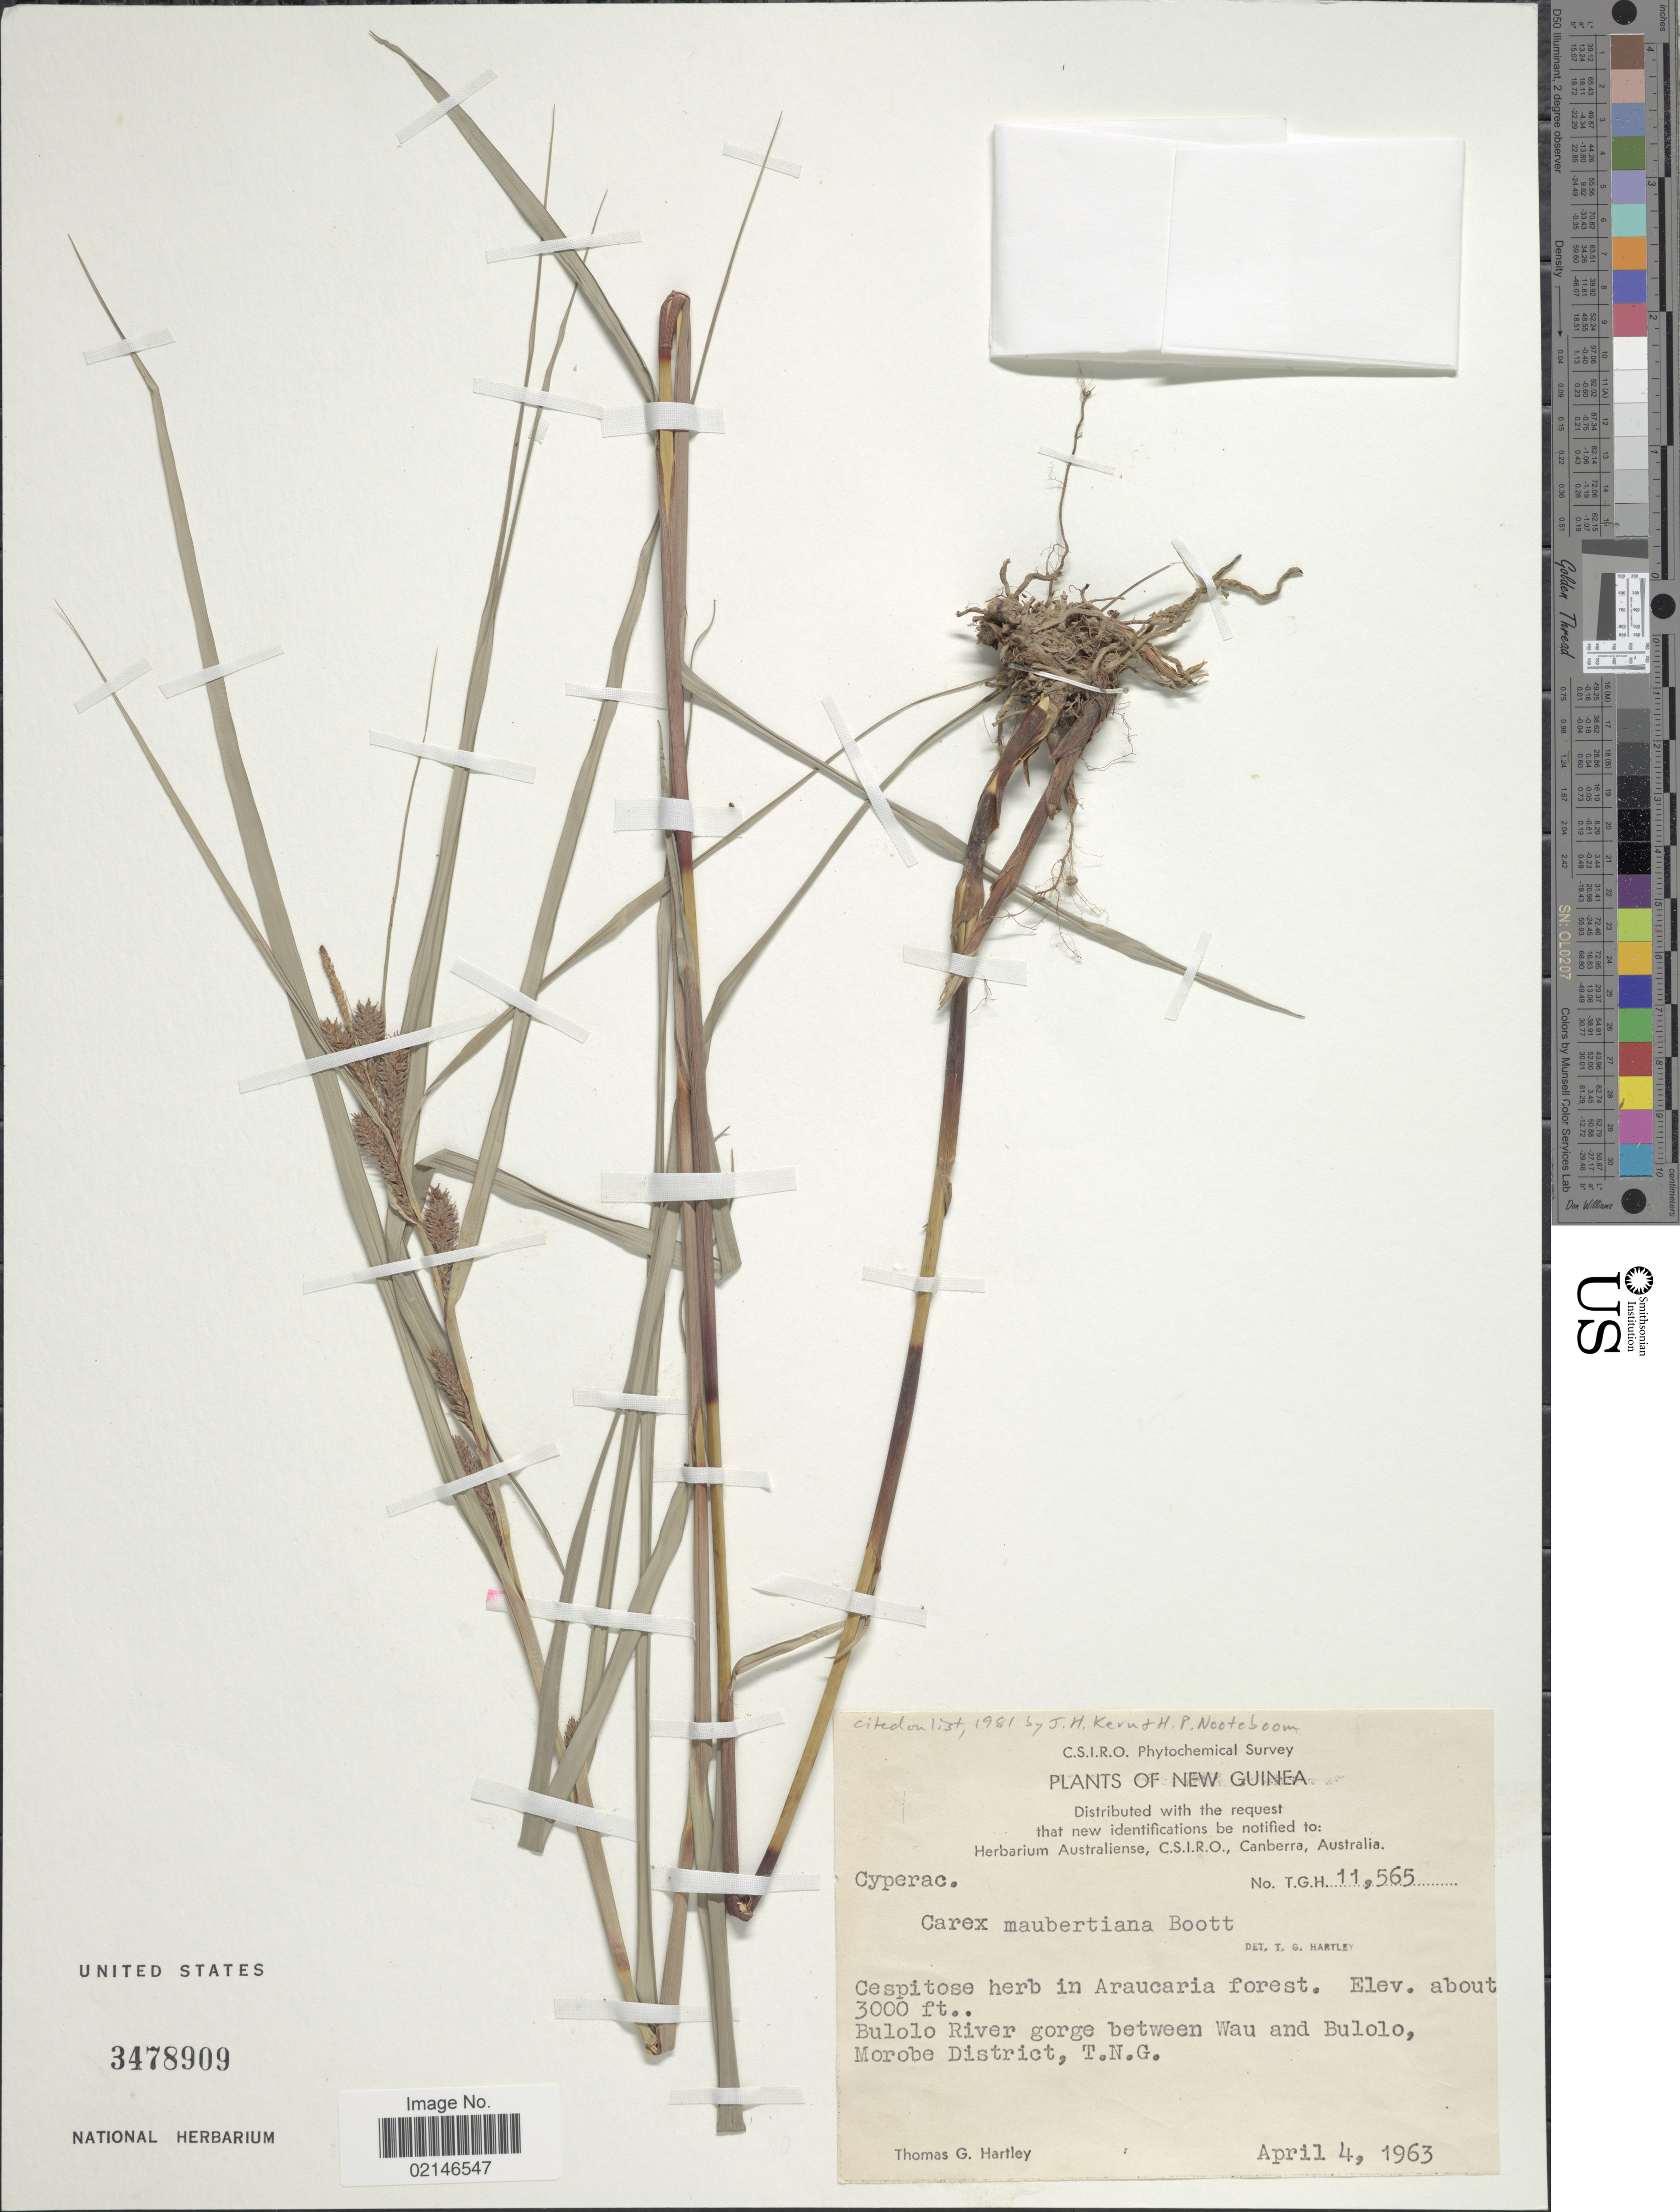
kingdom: Plantae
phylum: Tracheophyta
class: Liliopsida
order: Poales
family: Cyperaceae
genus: Carex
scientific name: Carex maubertiana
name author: Boott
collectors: T. G. Hartley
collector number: TGH11565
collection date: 1963-04-04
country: Papua New Guinea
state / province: Morobe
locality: New Guinea, Bulolo River gorge between Wau and Bulolo, Morobe District, T.N.G.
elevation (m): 914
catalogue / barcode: US 3478909